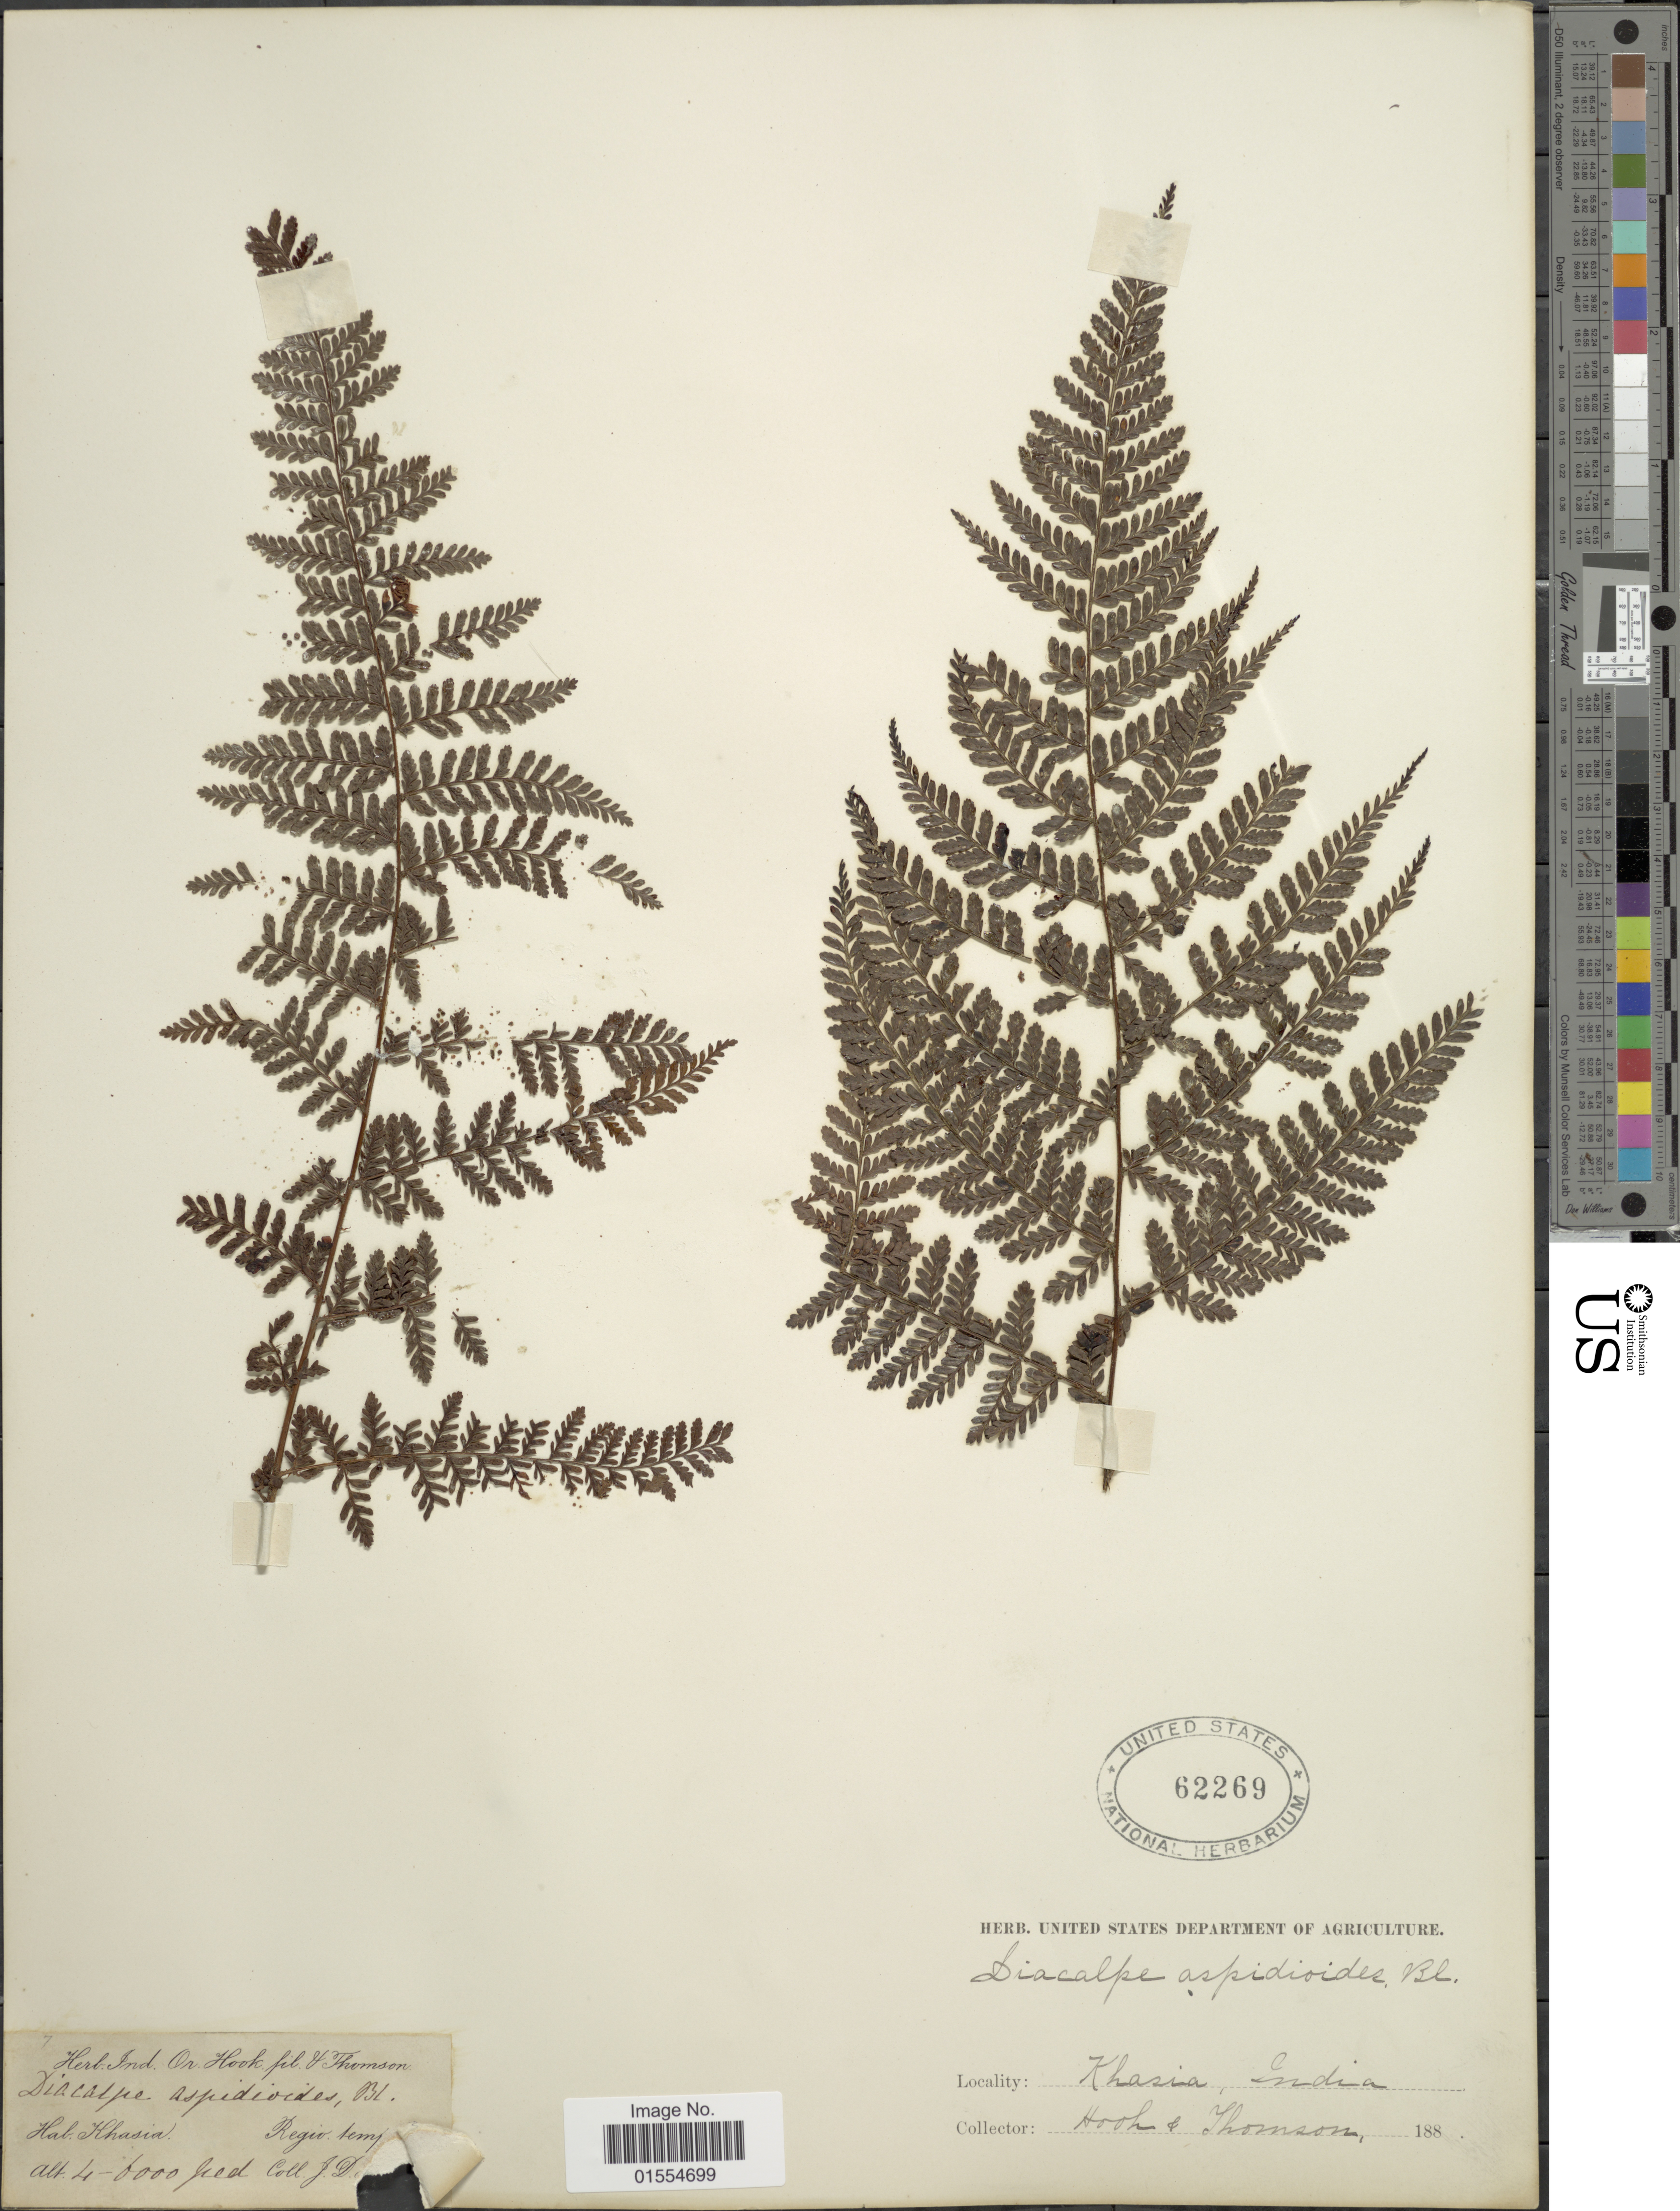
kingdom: Plantae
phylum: Tracheophyta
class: Polypodiopsida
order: Polypodiales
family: Dryopteridaceae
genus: Dryopteris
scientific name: Dryopteris pseudocaenopteris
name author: (Kunze) Li Bing Zhang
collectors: J. D. Hooker & -- Thomson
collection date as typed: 188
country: India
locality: Khasia, India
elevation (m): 1219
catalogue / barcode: US 62269